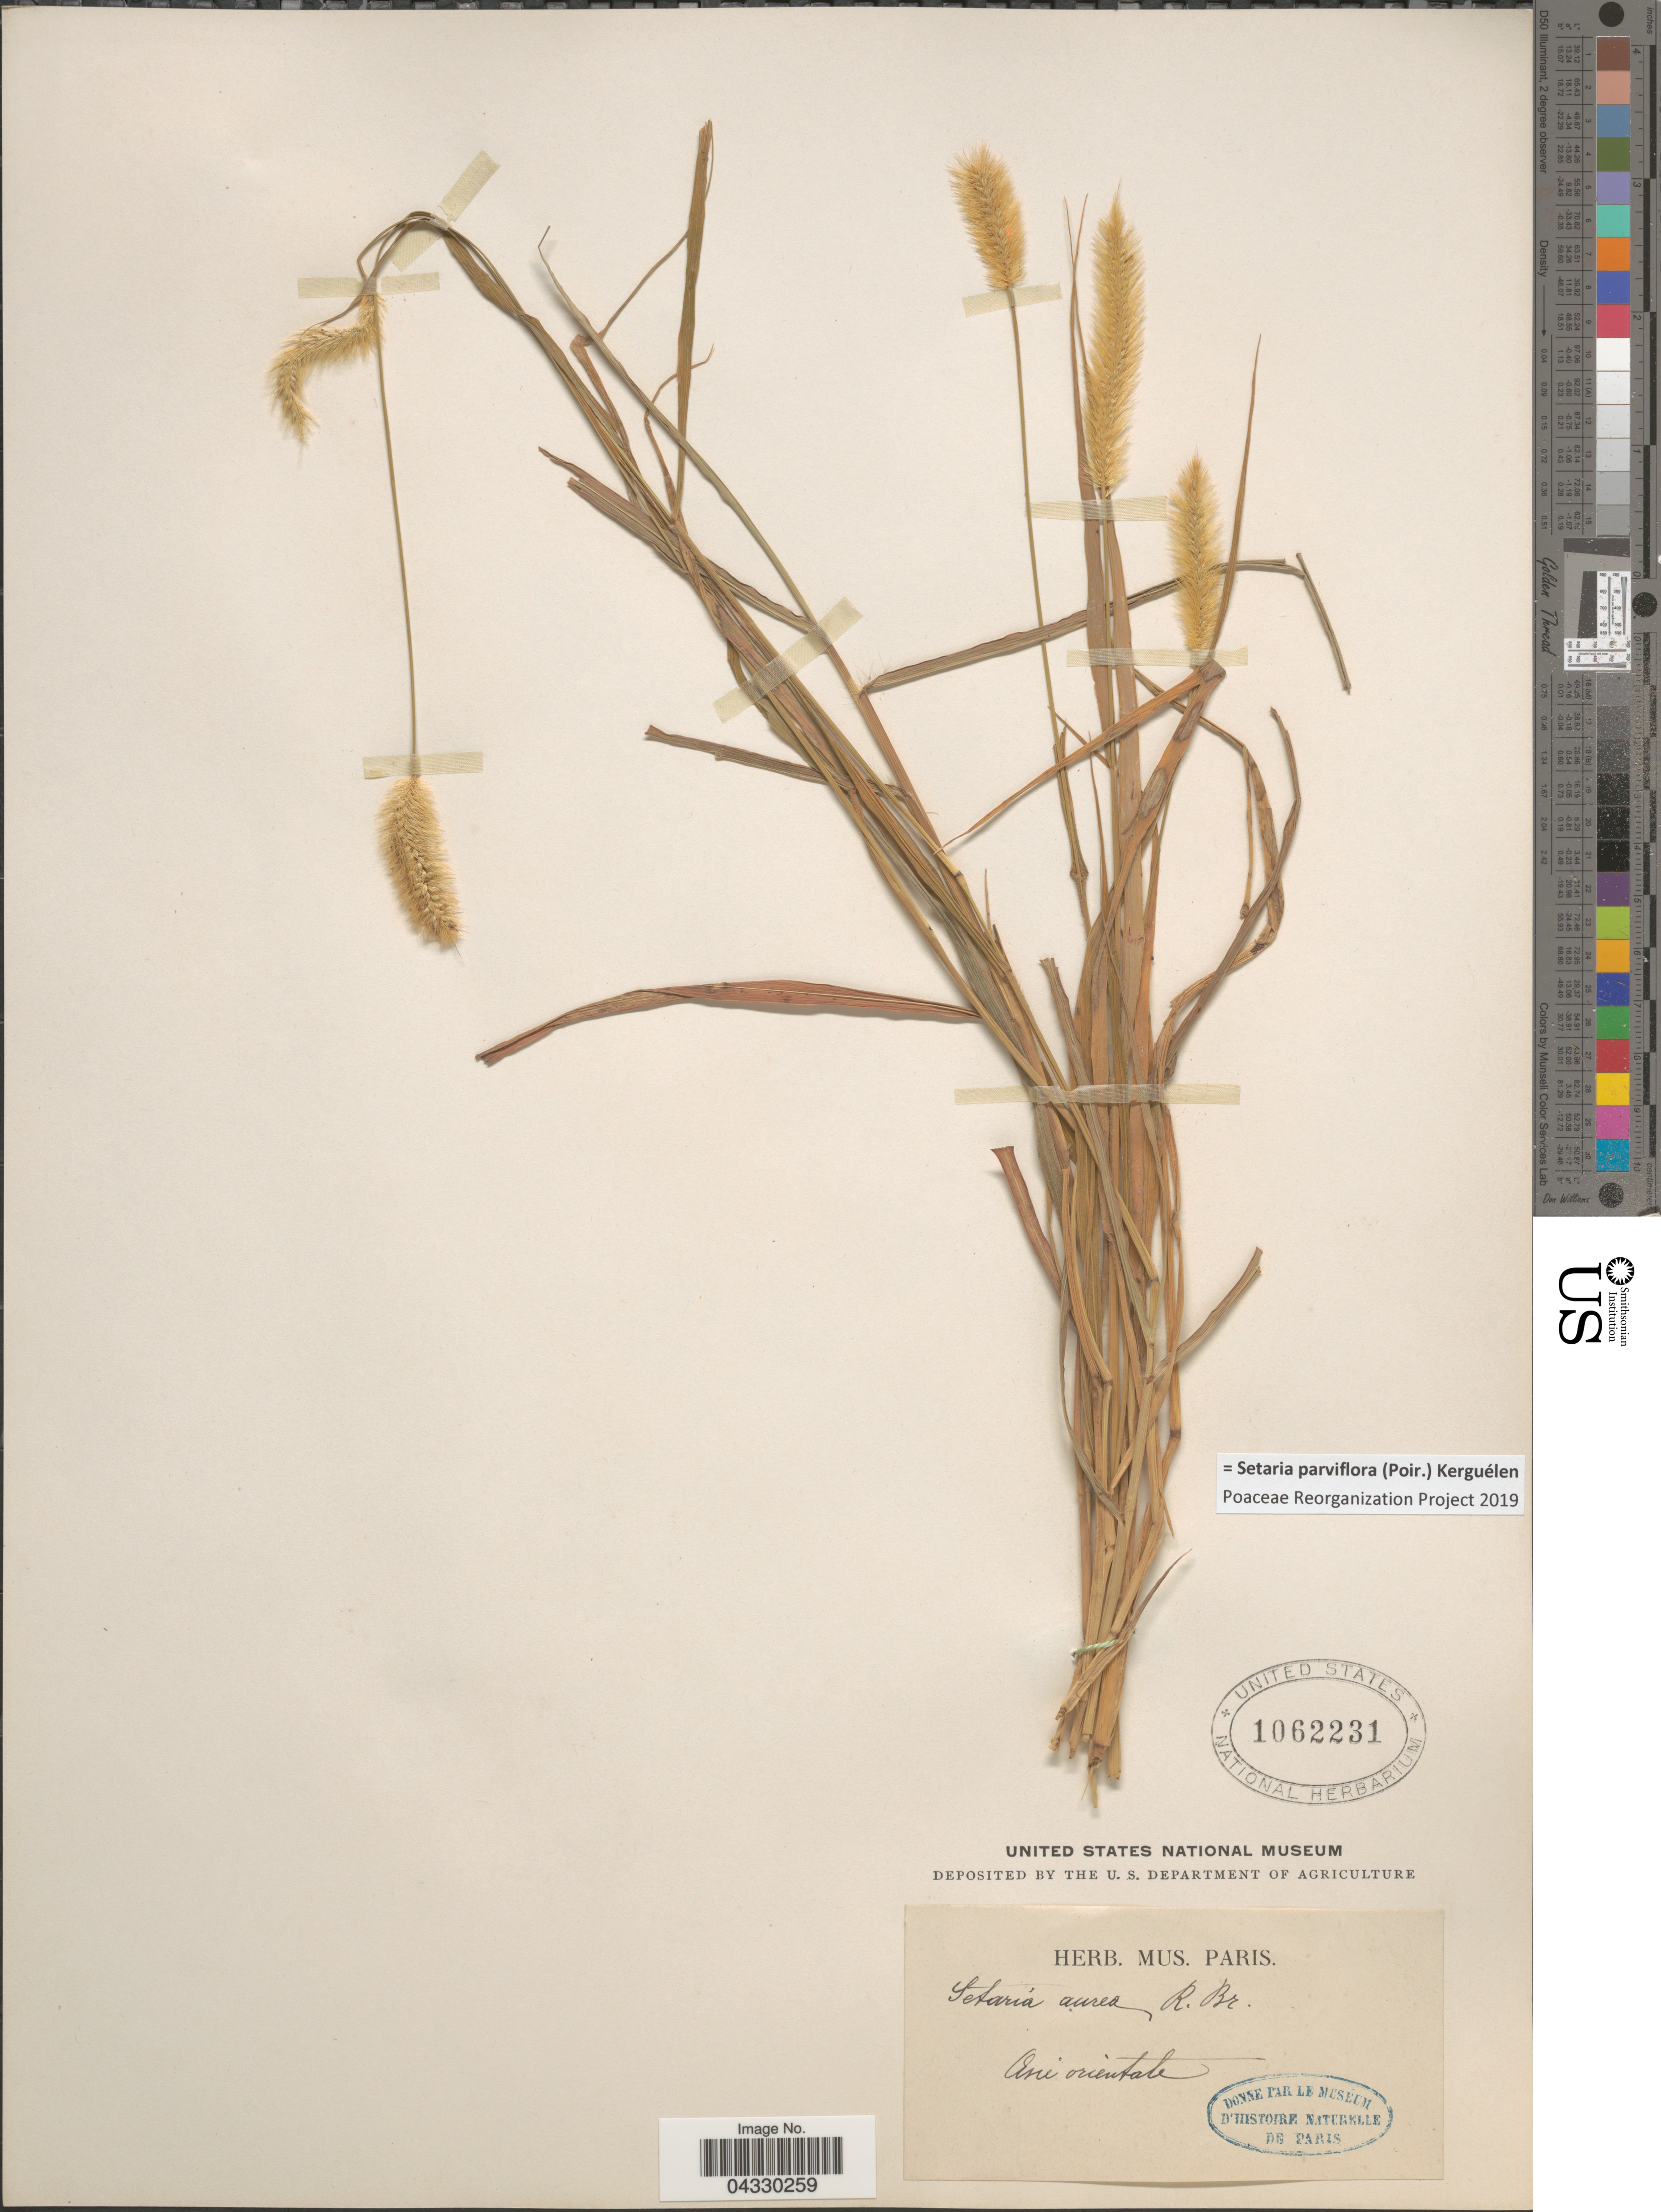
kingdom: Plantae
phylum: Tracheophyta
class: Liliopsida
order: Poales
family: Poaceae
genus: Setaria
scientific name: Setaria parviflora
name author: (Poir.) Kerguélen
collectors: ex herb. Mus. Paris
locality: Asie orientale.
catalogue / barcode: US 1062231